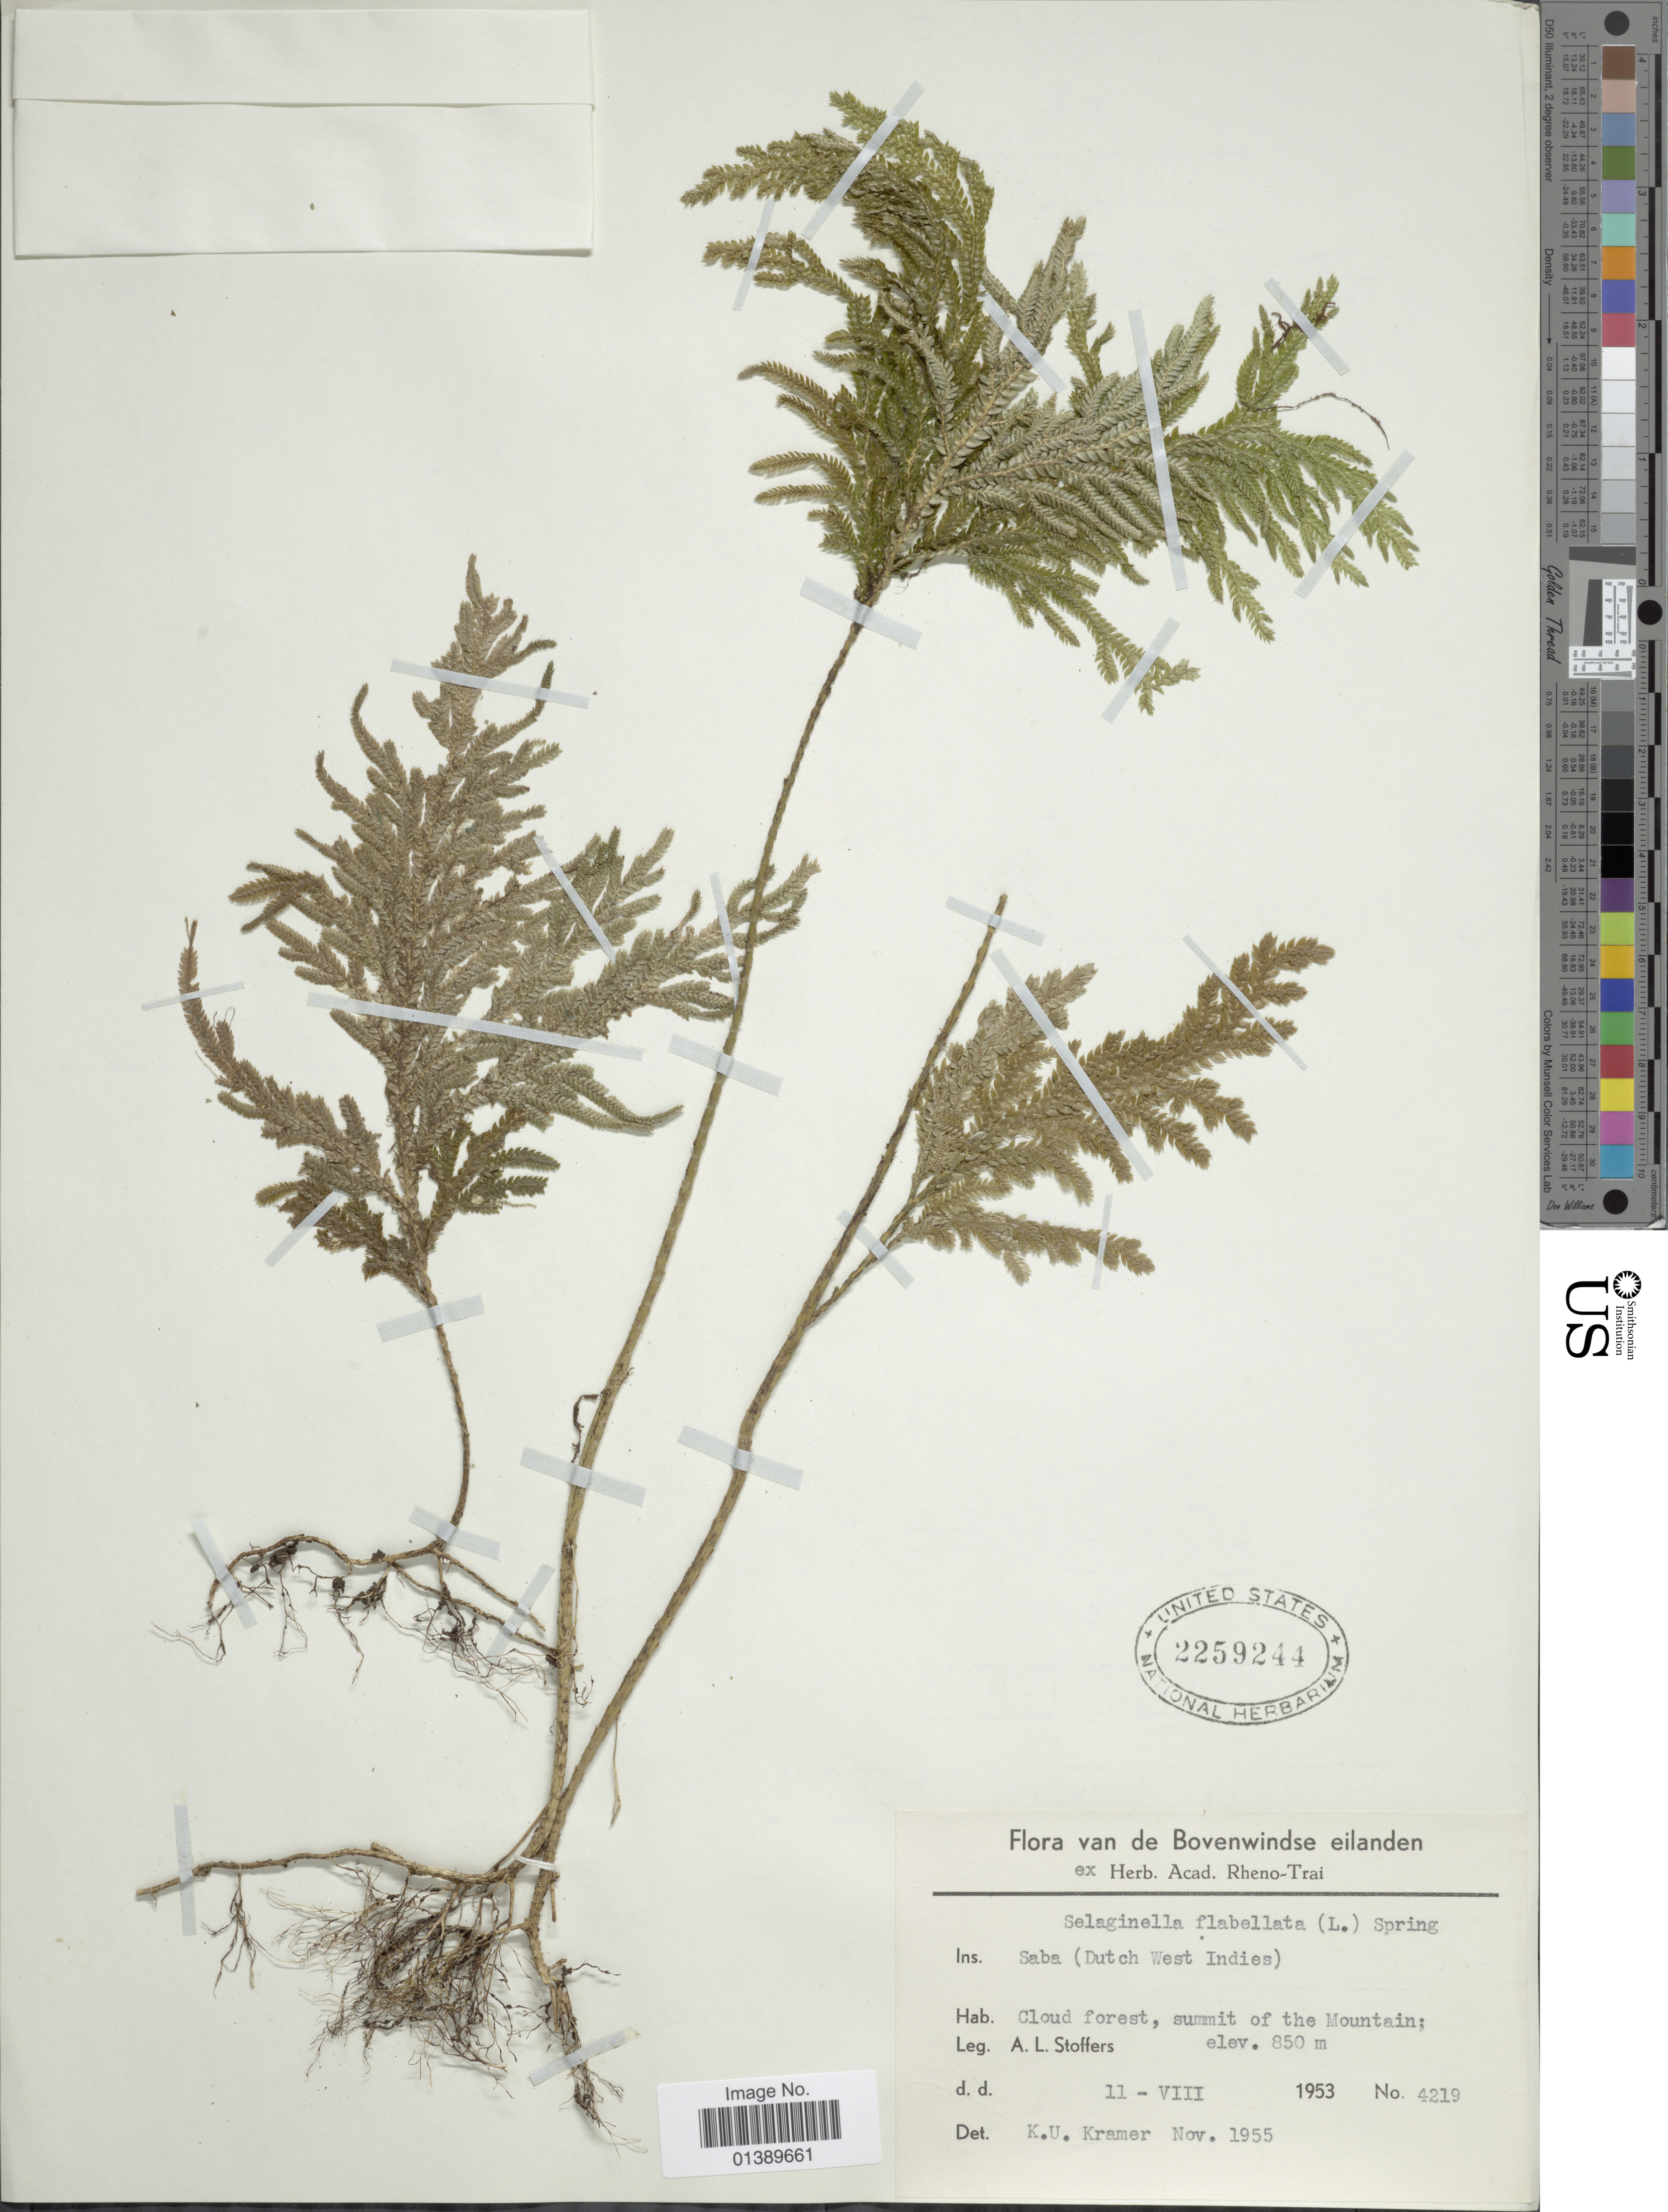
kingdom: Plantae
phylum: Tracheophyta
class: Lycopodiopsida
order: Selaginellales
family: Selaginellaceae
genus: Selaginella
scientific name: Selaginella flabellata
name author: L.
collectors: A. Stoffers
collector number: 4219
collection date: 1953-08-11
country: Netherlands Antilles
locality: Bovenwindse eilande, Saba (Dutch West Indies), summit of the Mountain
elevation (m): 850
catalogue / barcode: US 2259244